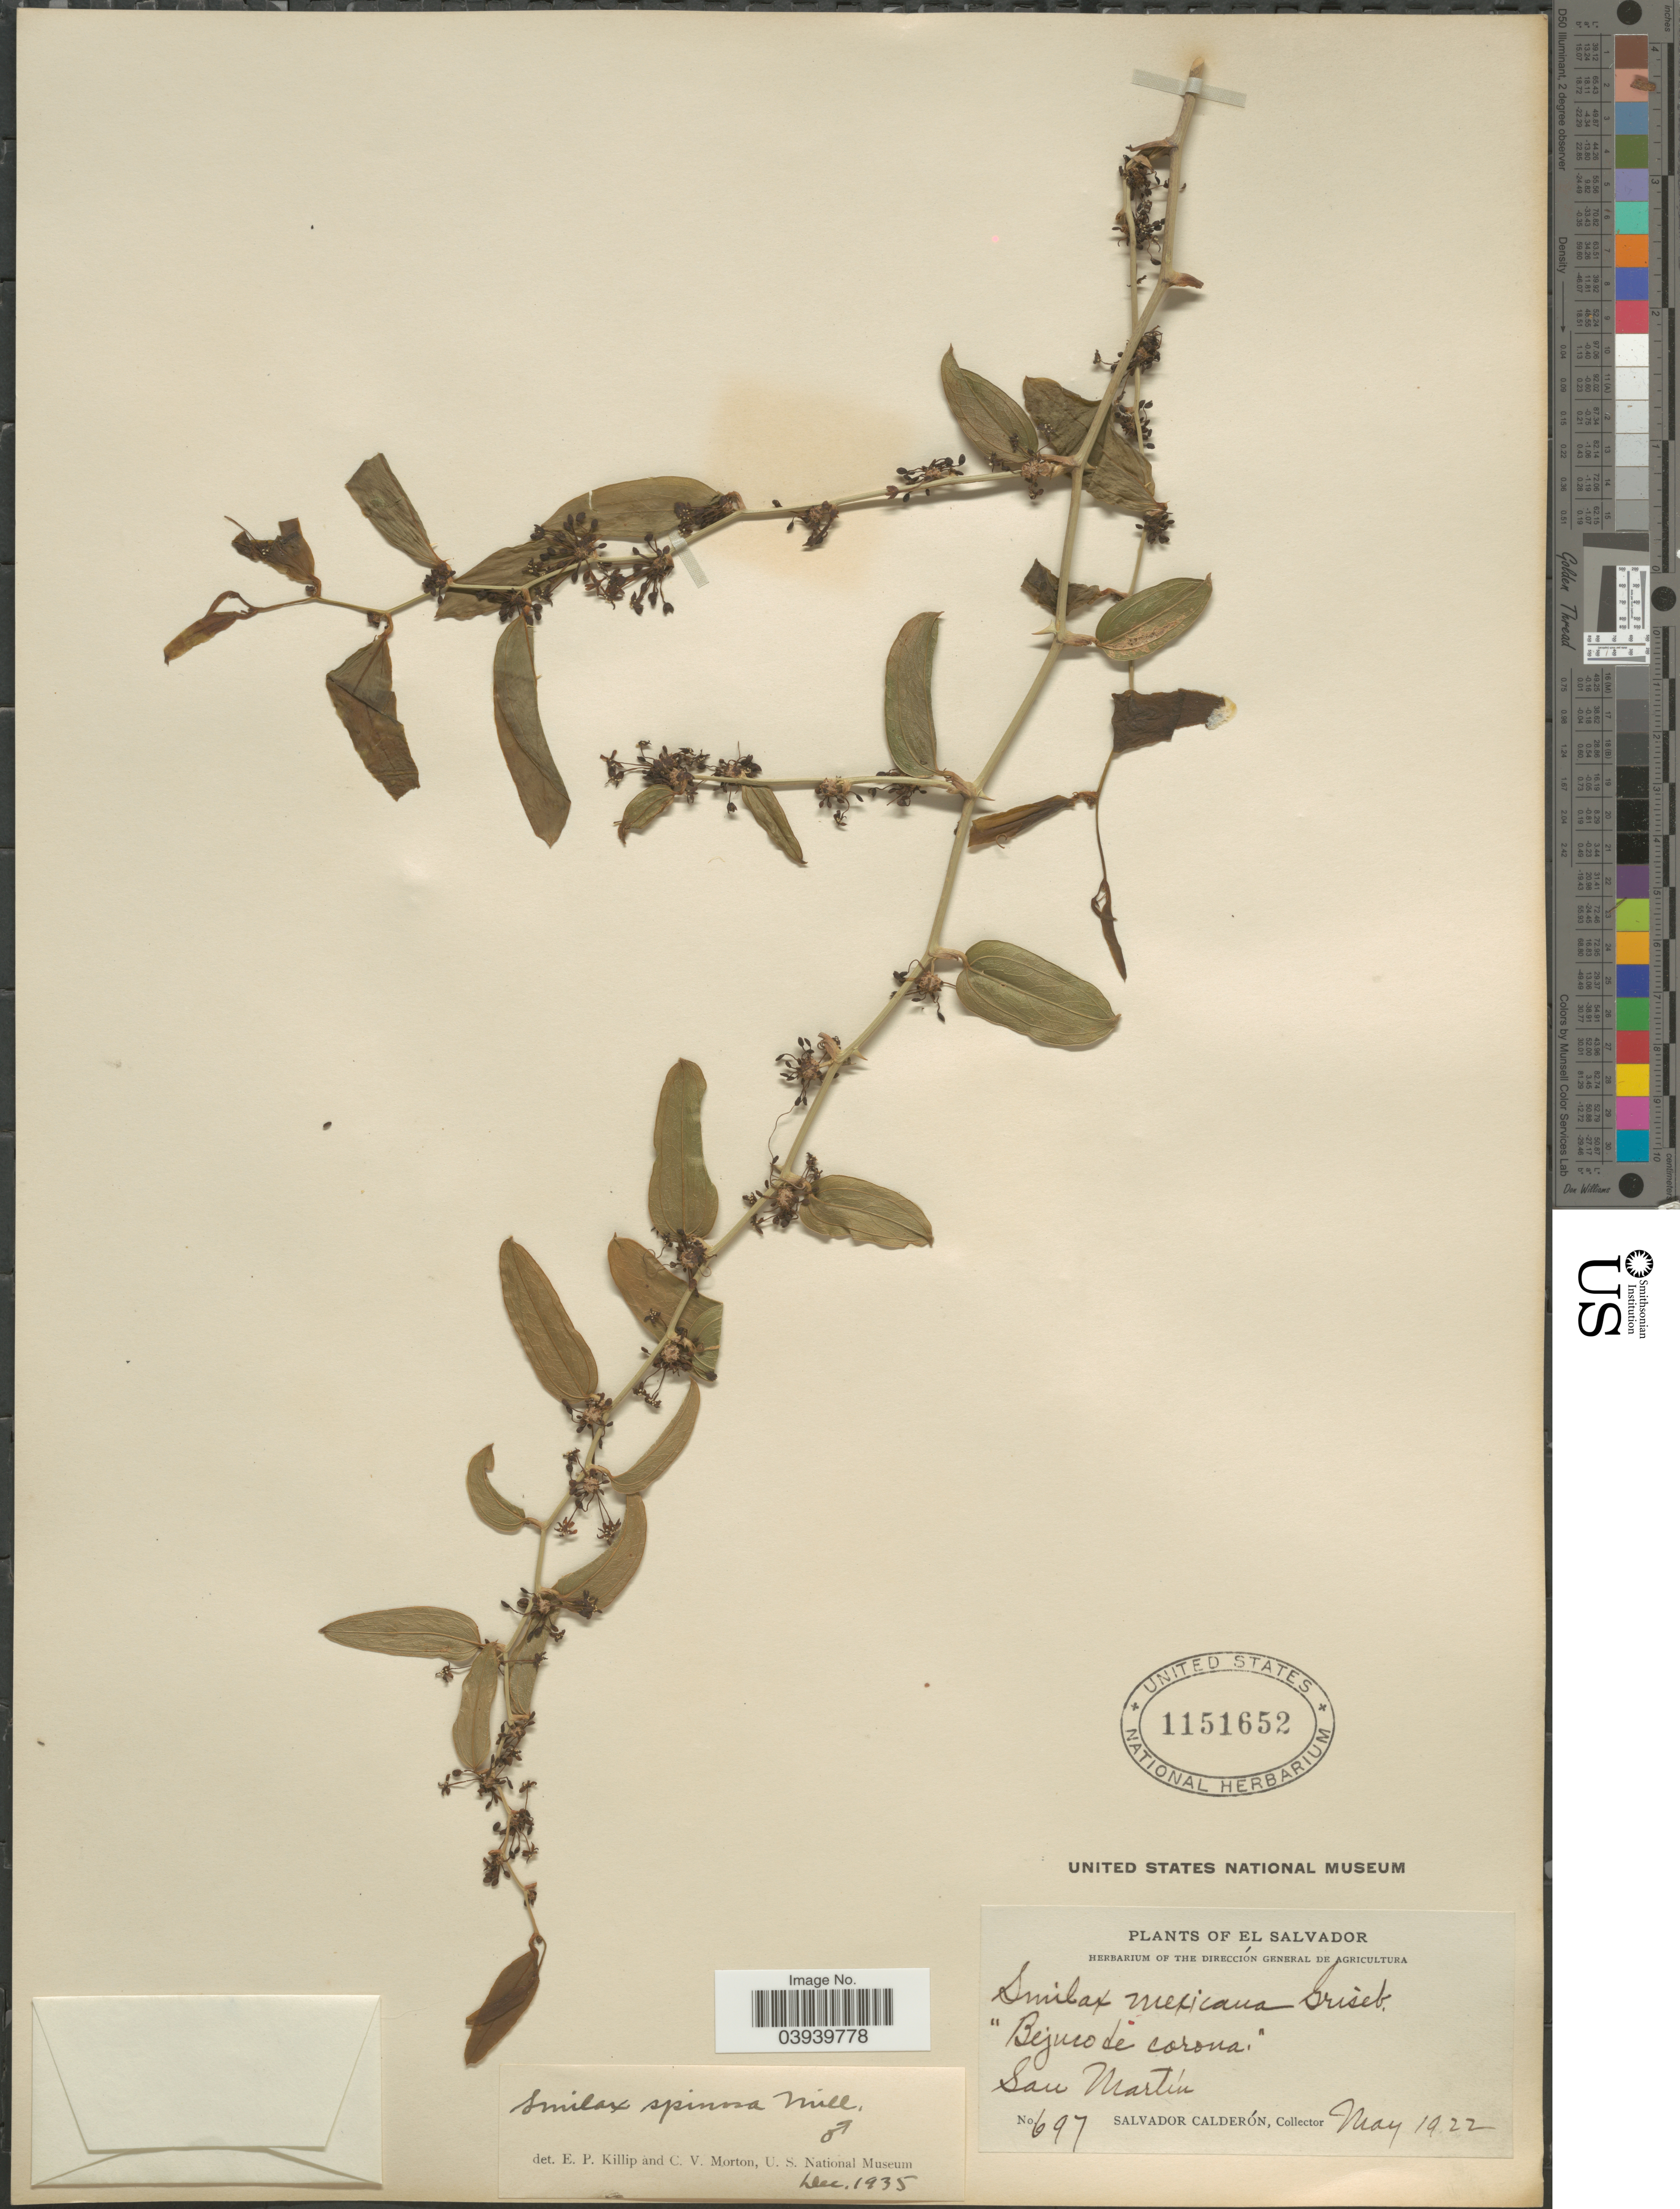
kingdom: Plantae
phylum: Tracheophyta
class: Liliopsida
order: Liliales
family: Smilacaceae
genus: Smilax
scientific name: Smilax spinosa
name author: Mill.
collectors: S. Calderón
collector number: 697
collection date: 1922-05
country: El Salvador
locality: San Martín.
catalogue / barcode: US 1151652